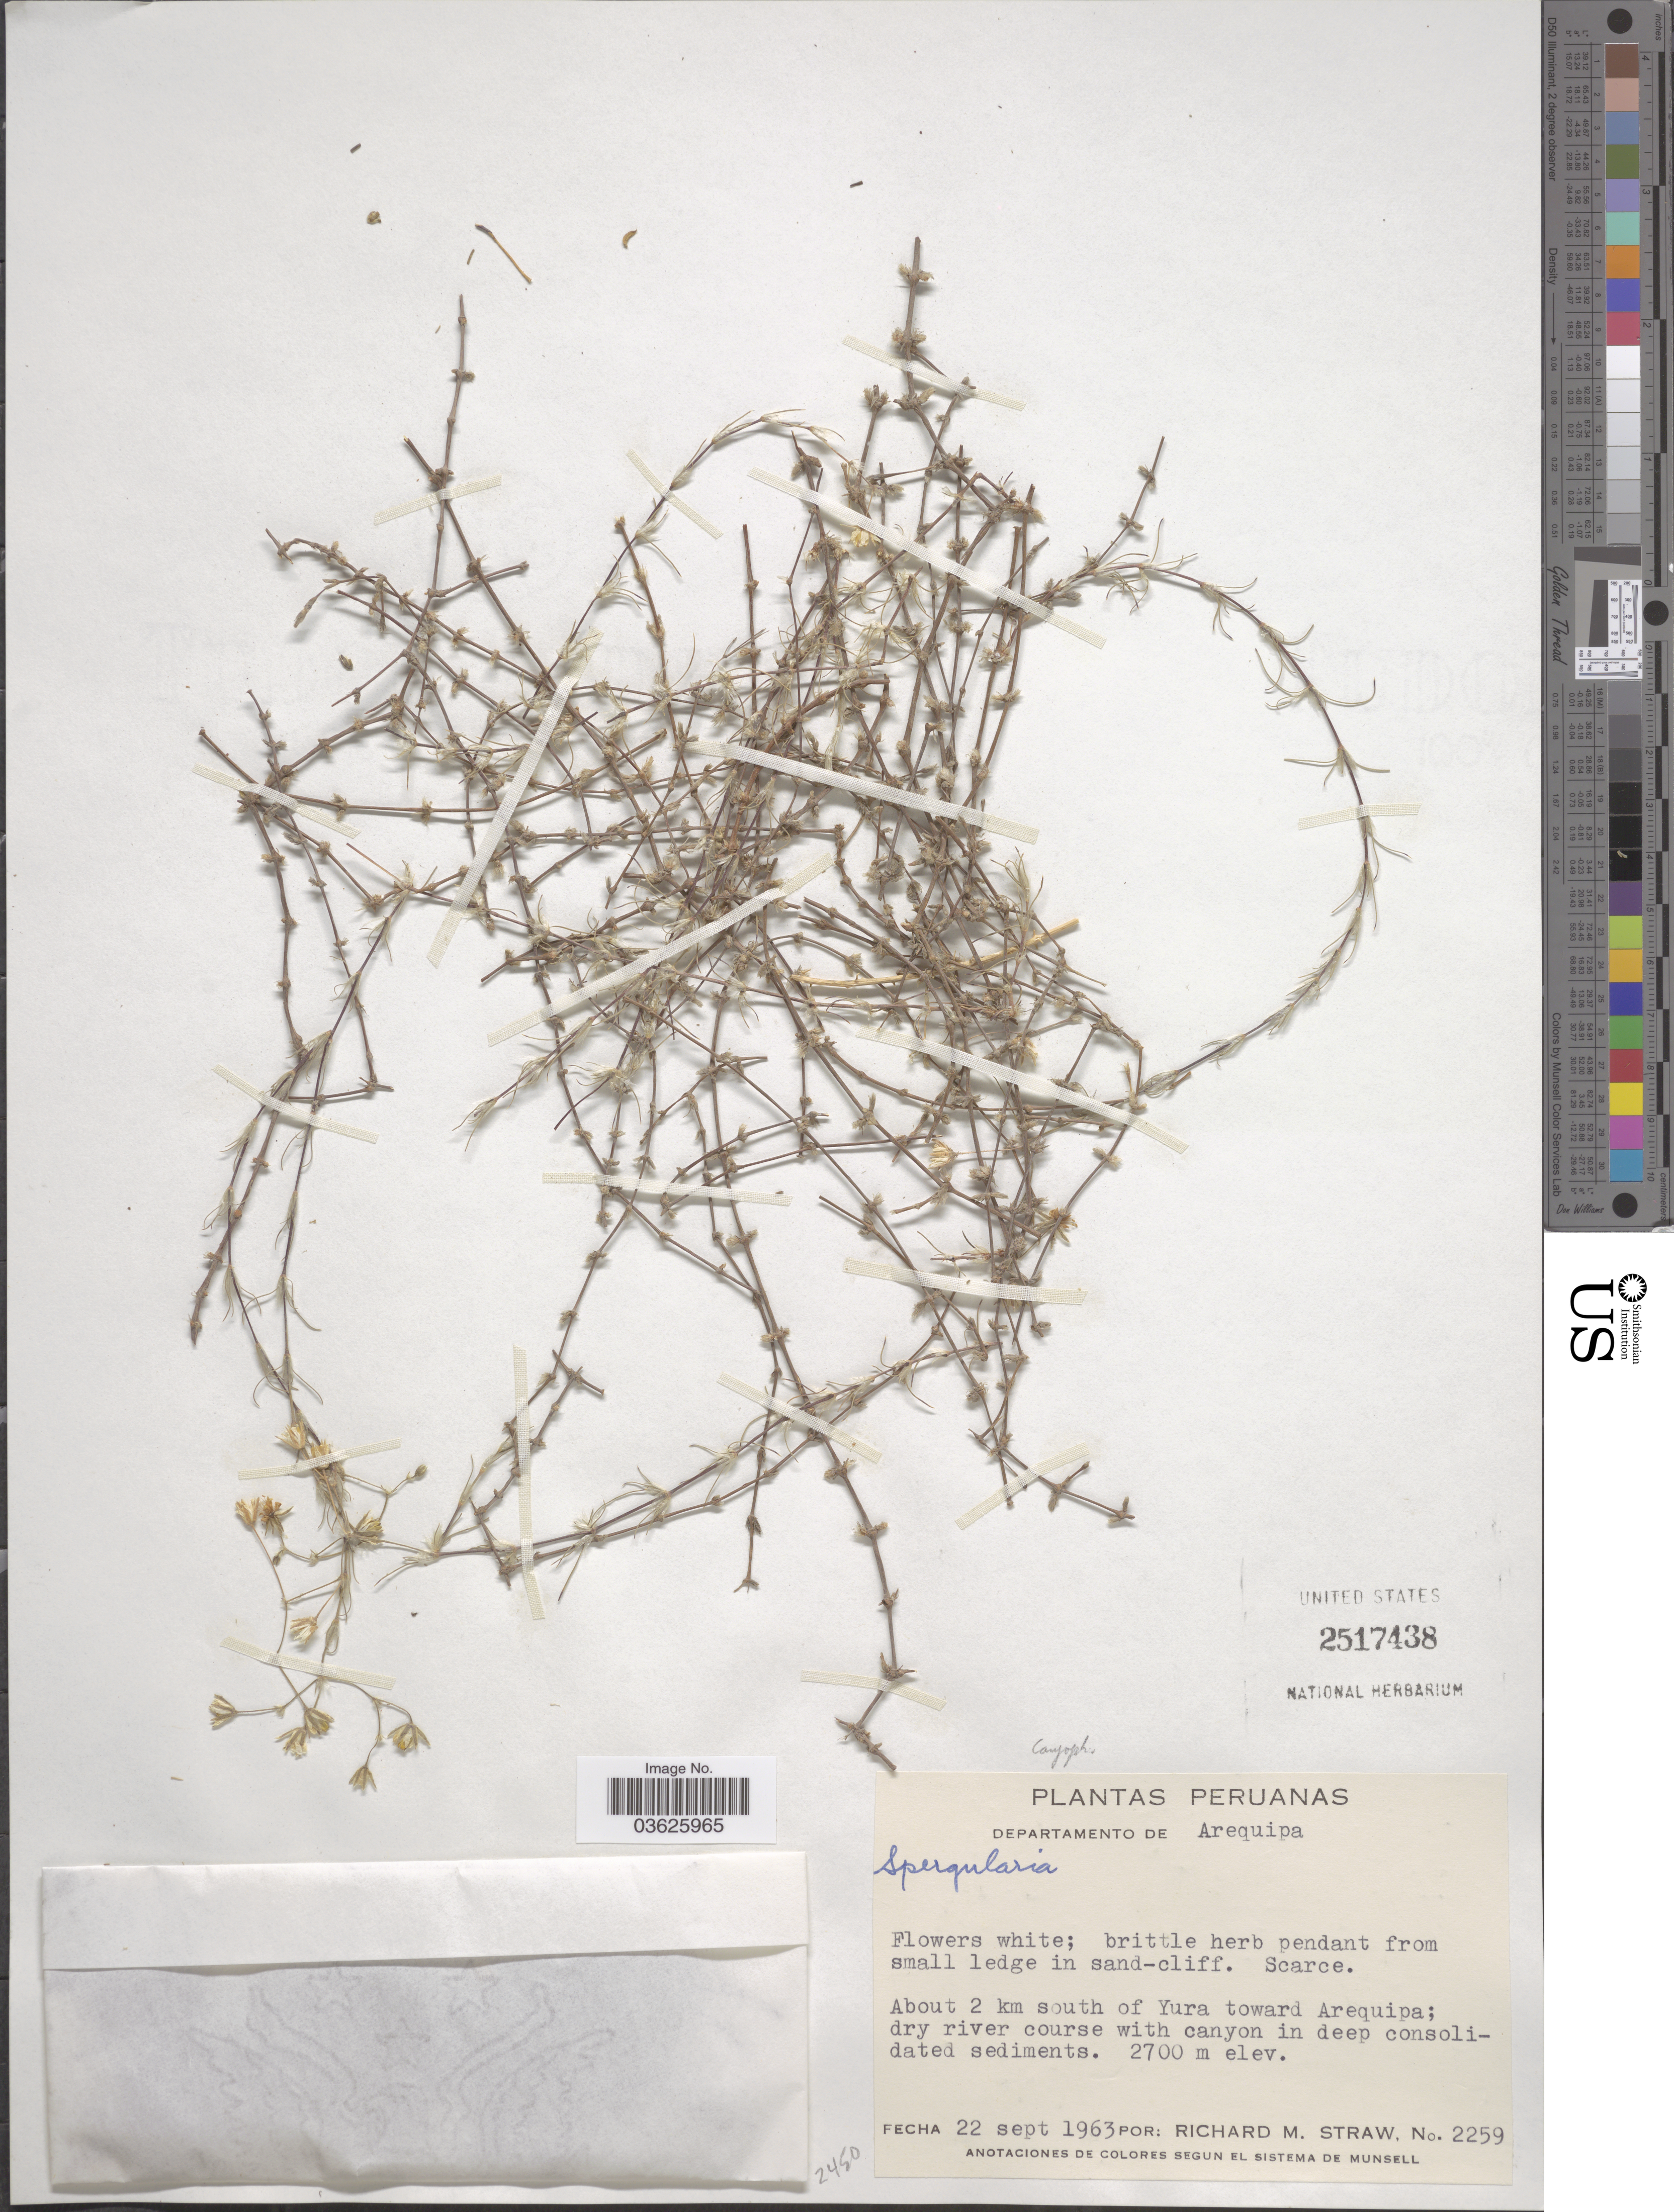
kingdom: Plantae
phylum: Tracheophyta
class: Magnoliopsida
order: Caryophyllales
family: Caryophyllaceae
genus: Spergularia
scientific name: Spergularia sp.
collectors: R. M. Straw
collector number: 2259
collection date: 1963-09-22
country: Peru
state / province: Arequipa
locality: Departamento de Arequipa. About 2 km south of Yura toward Arequipa; dry river course with canyon in deep consolidated sediments.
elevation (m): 2700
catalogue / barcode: US 2517438